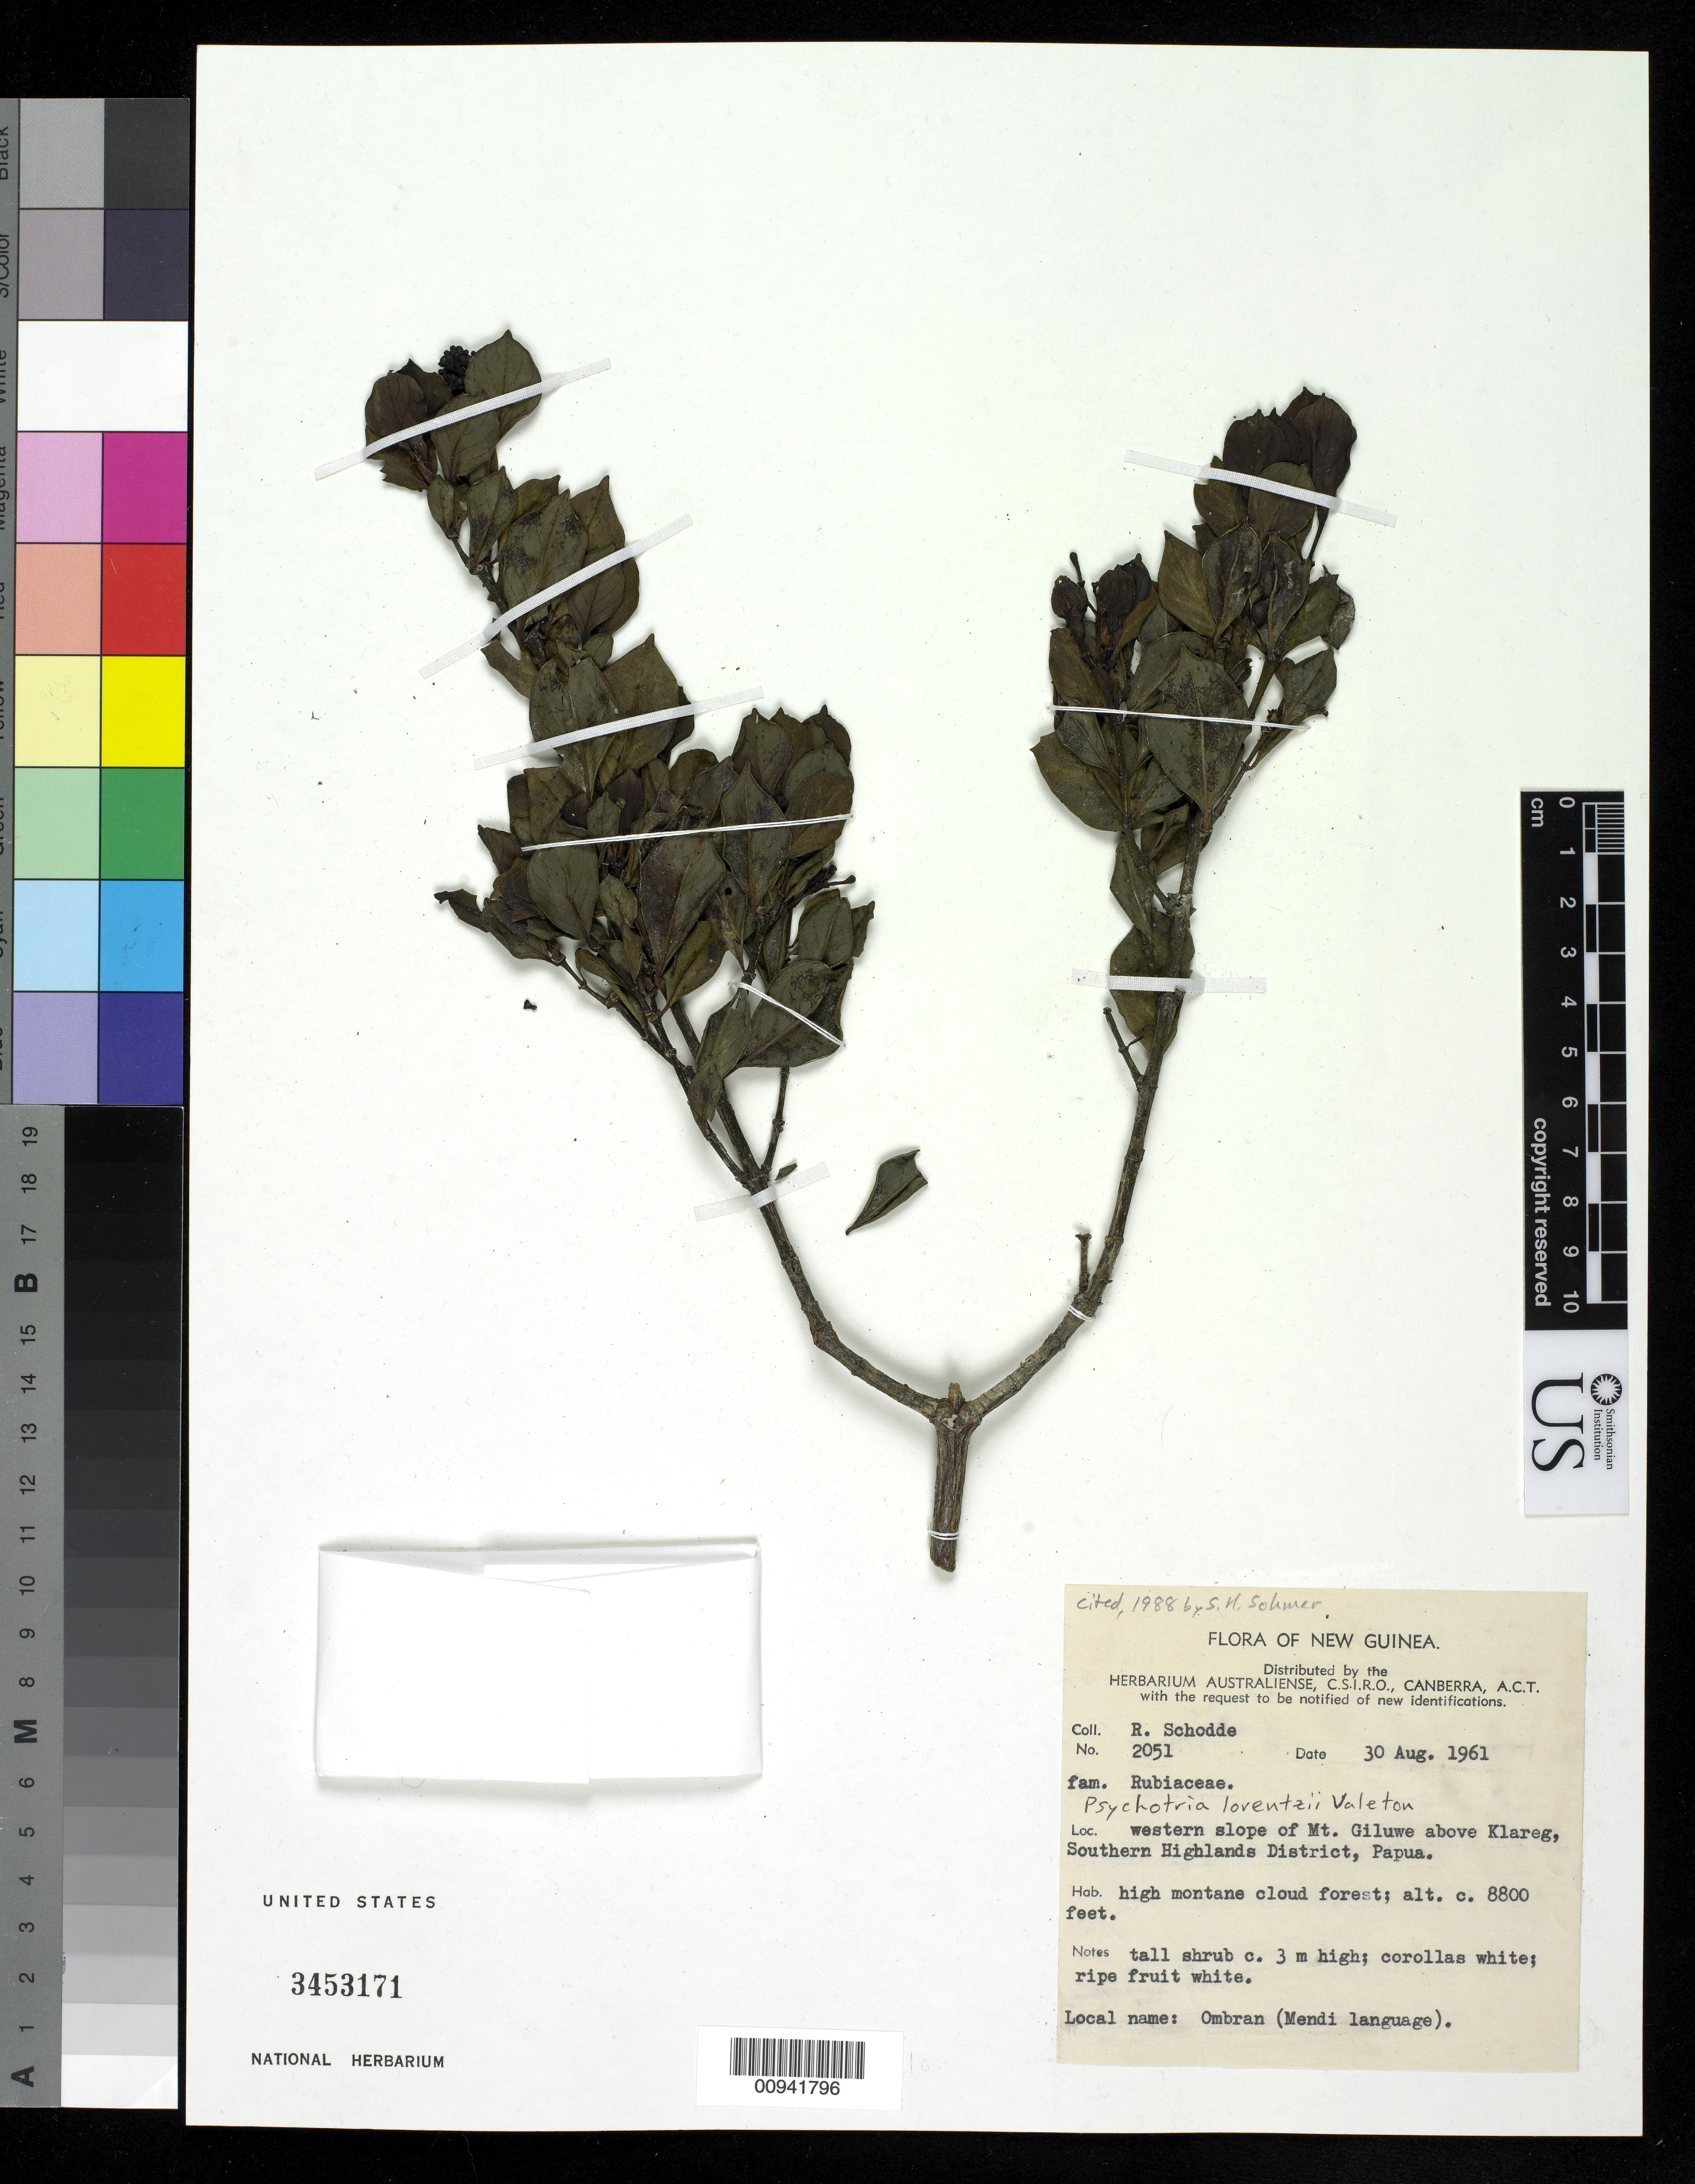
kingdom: Plantae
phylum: Tracheophyta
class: Magnoliopsida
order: Gentianales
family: Rubiaceae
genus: Psychotria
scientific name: Psychotria lovettii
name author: Borhidi & Verdc.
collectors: R. Schodde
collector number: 2051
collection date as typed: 30 Aug 1961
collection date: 1961-08-30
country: Papua New Guinea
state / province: Southern Highlands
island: New Guinea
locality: Western slope of Mt. Giluwe, above Klareg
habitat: high montane cloud forest.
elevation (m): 2682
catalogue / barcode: US 3453171